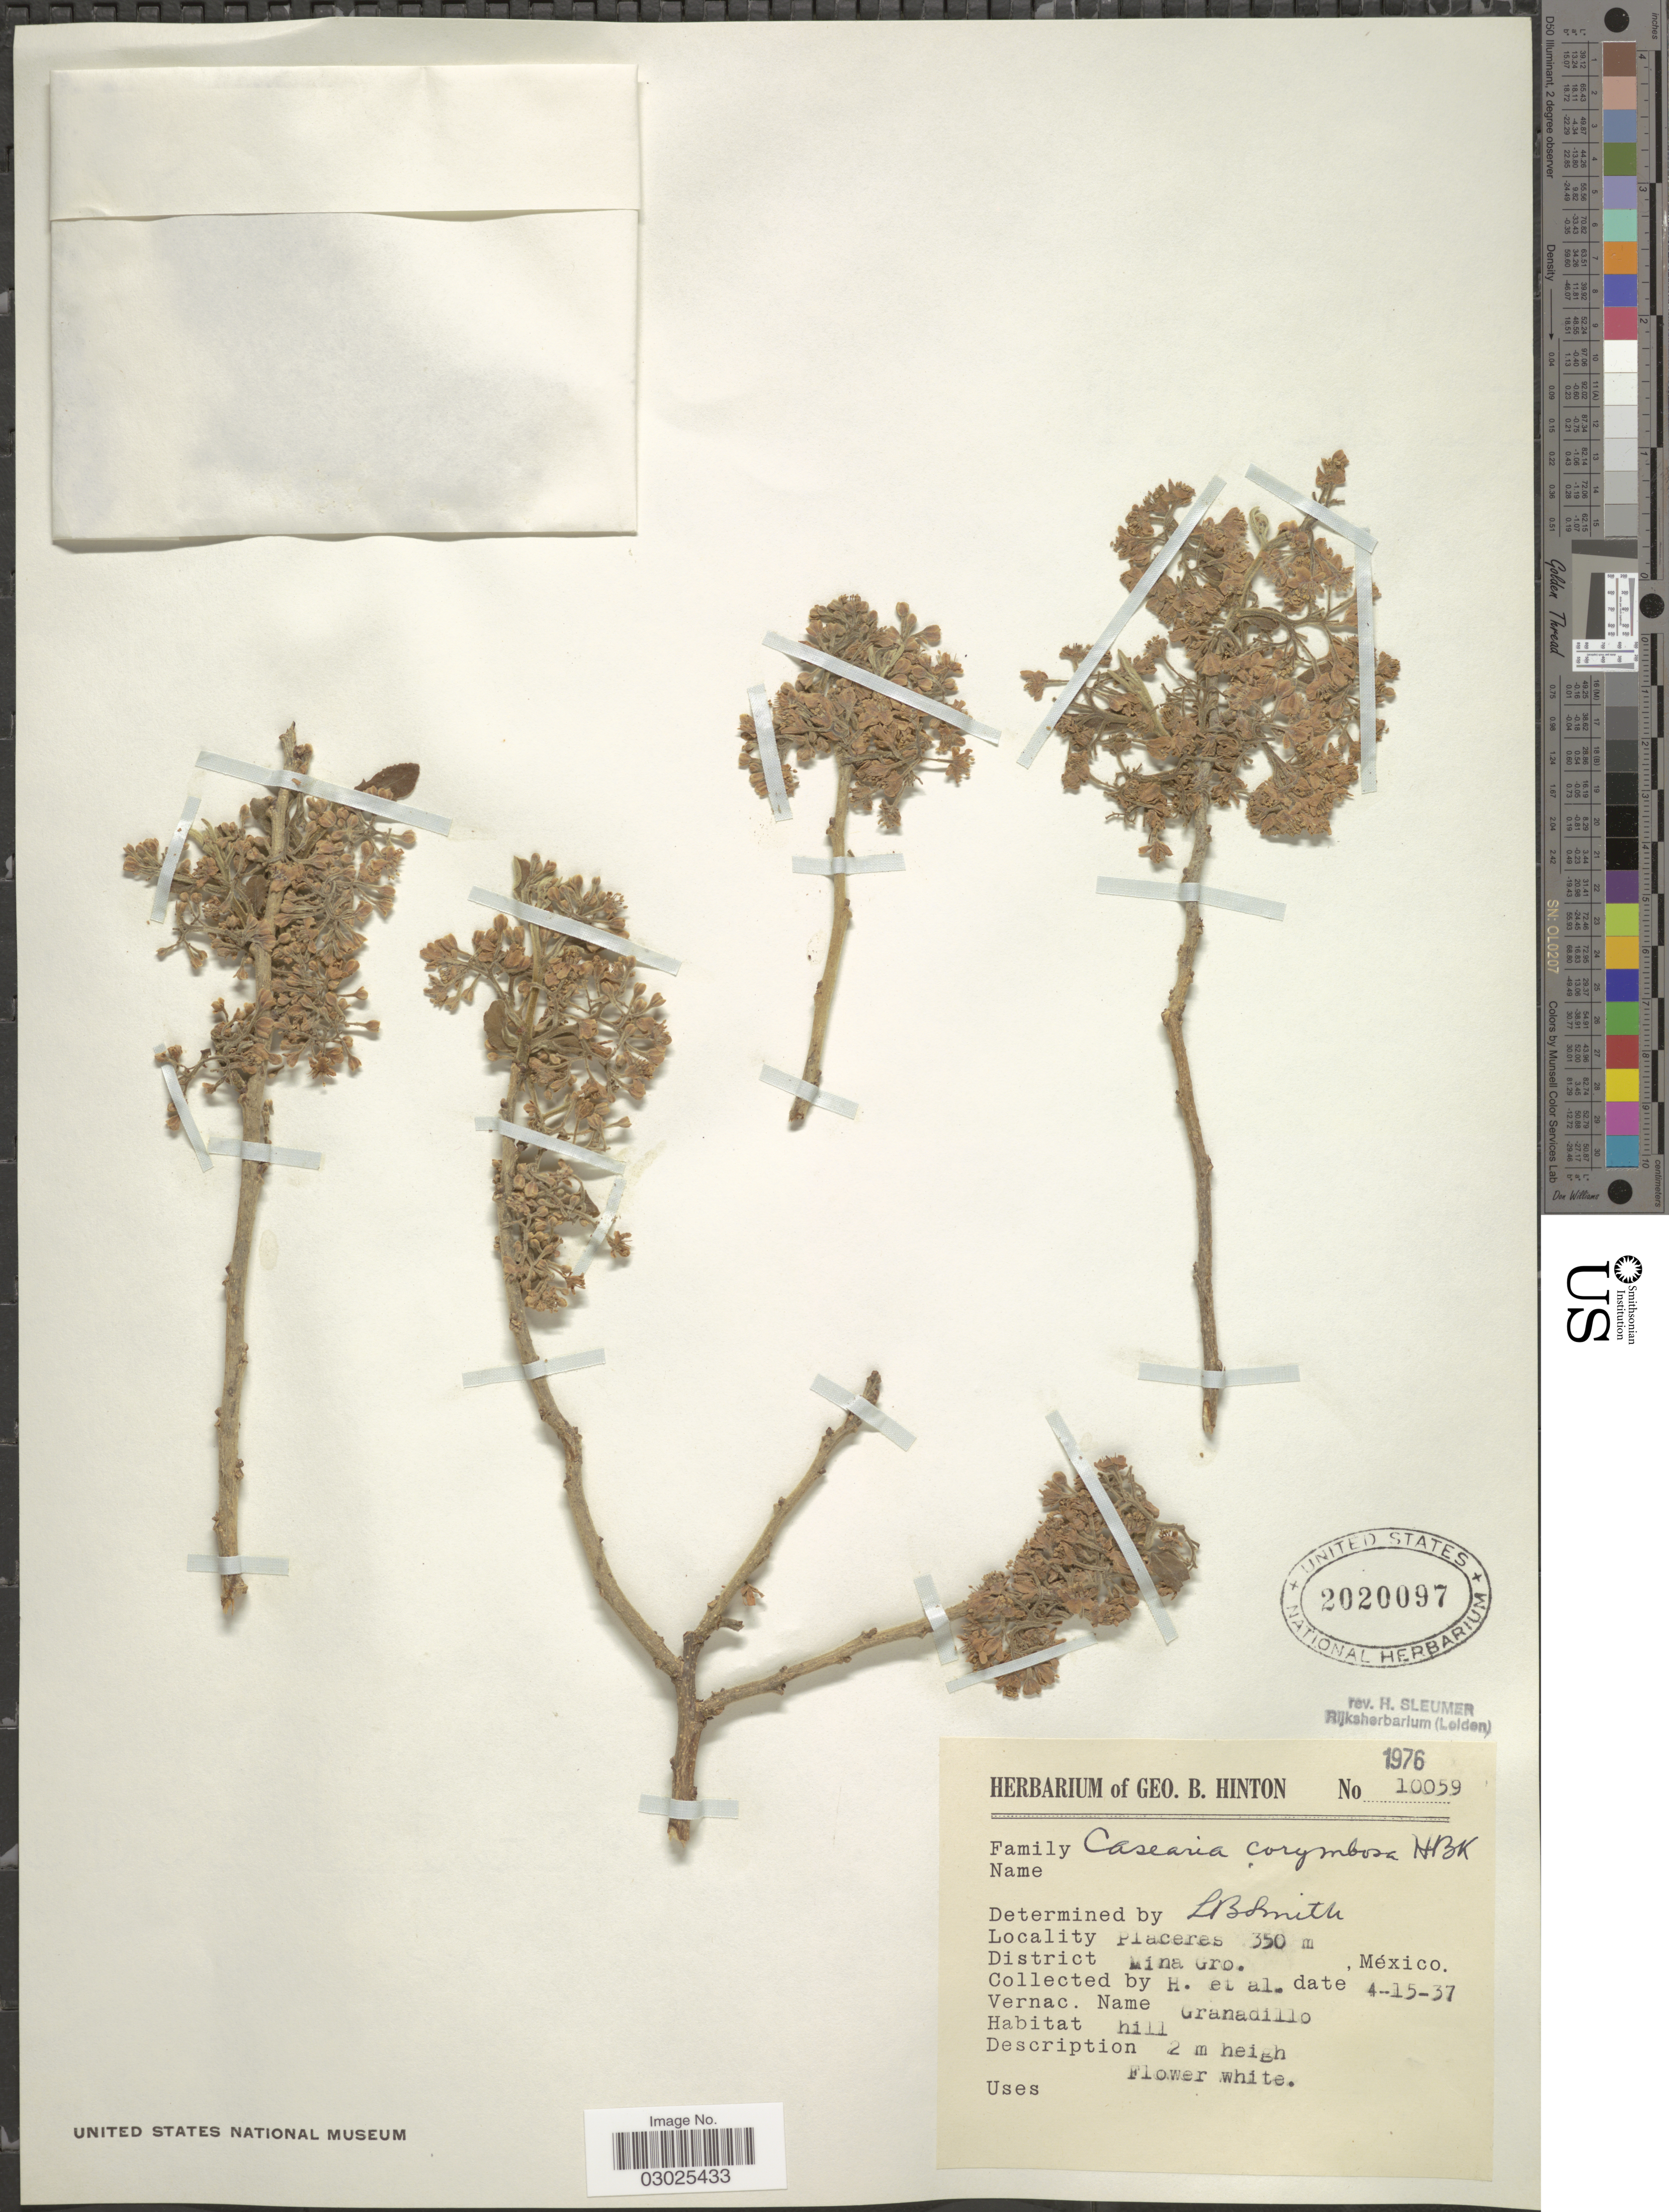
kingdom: Plantae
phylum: Tracheophyta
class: Magnoliopsida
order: Malpighiales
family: Salicaceae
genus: Casearia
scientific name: Casearia corymbosa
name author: Kunth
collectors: G. B. Hinton & et al.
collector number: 10059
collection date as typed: Transcribed d/m/y: 15/4/37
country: Mexico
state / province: Guerrero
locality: Placeres. District Mina.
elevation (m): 350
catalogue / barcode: US 2020097